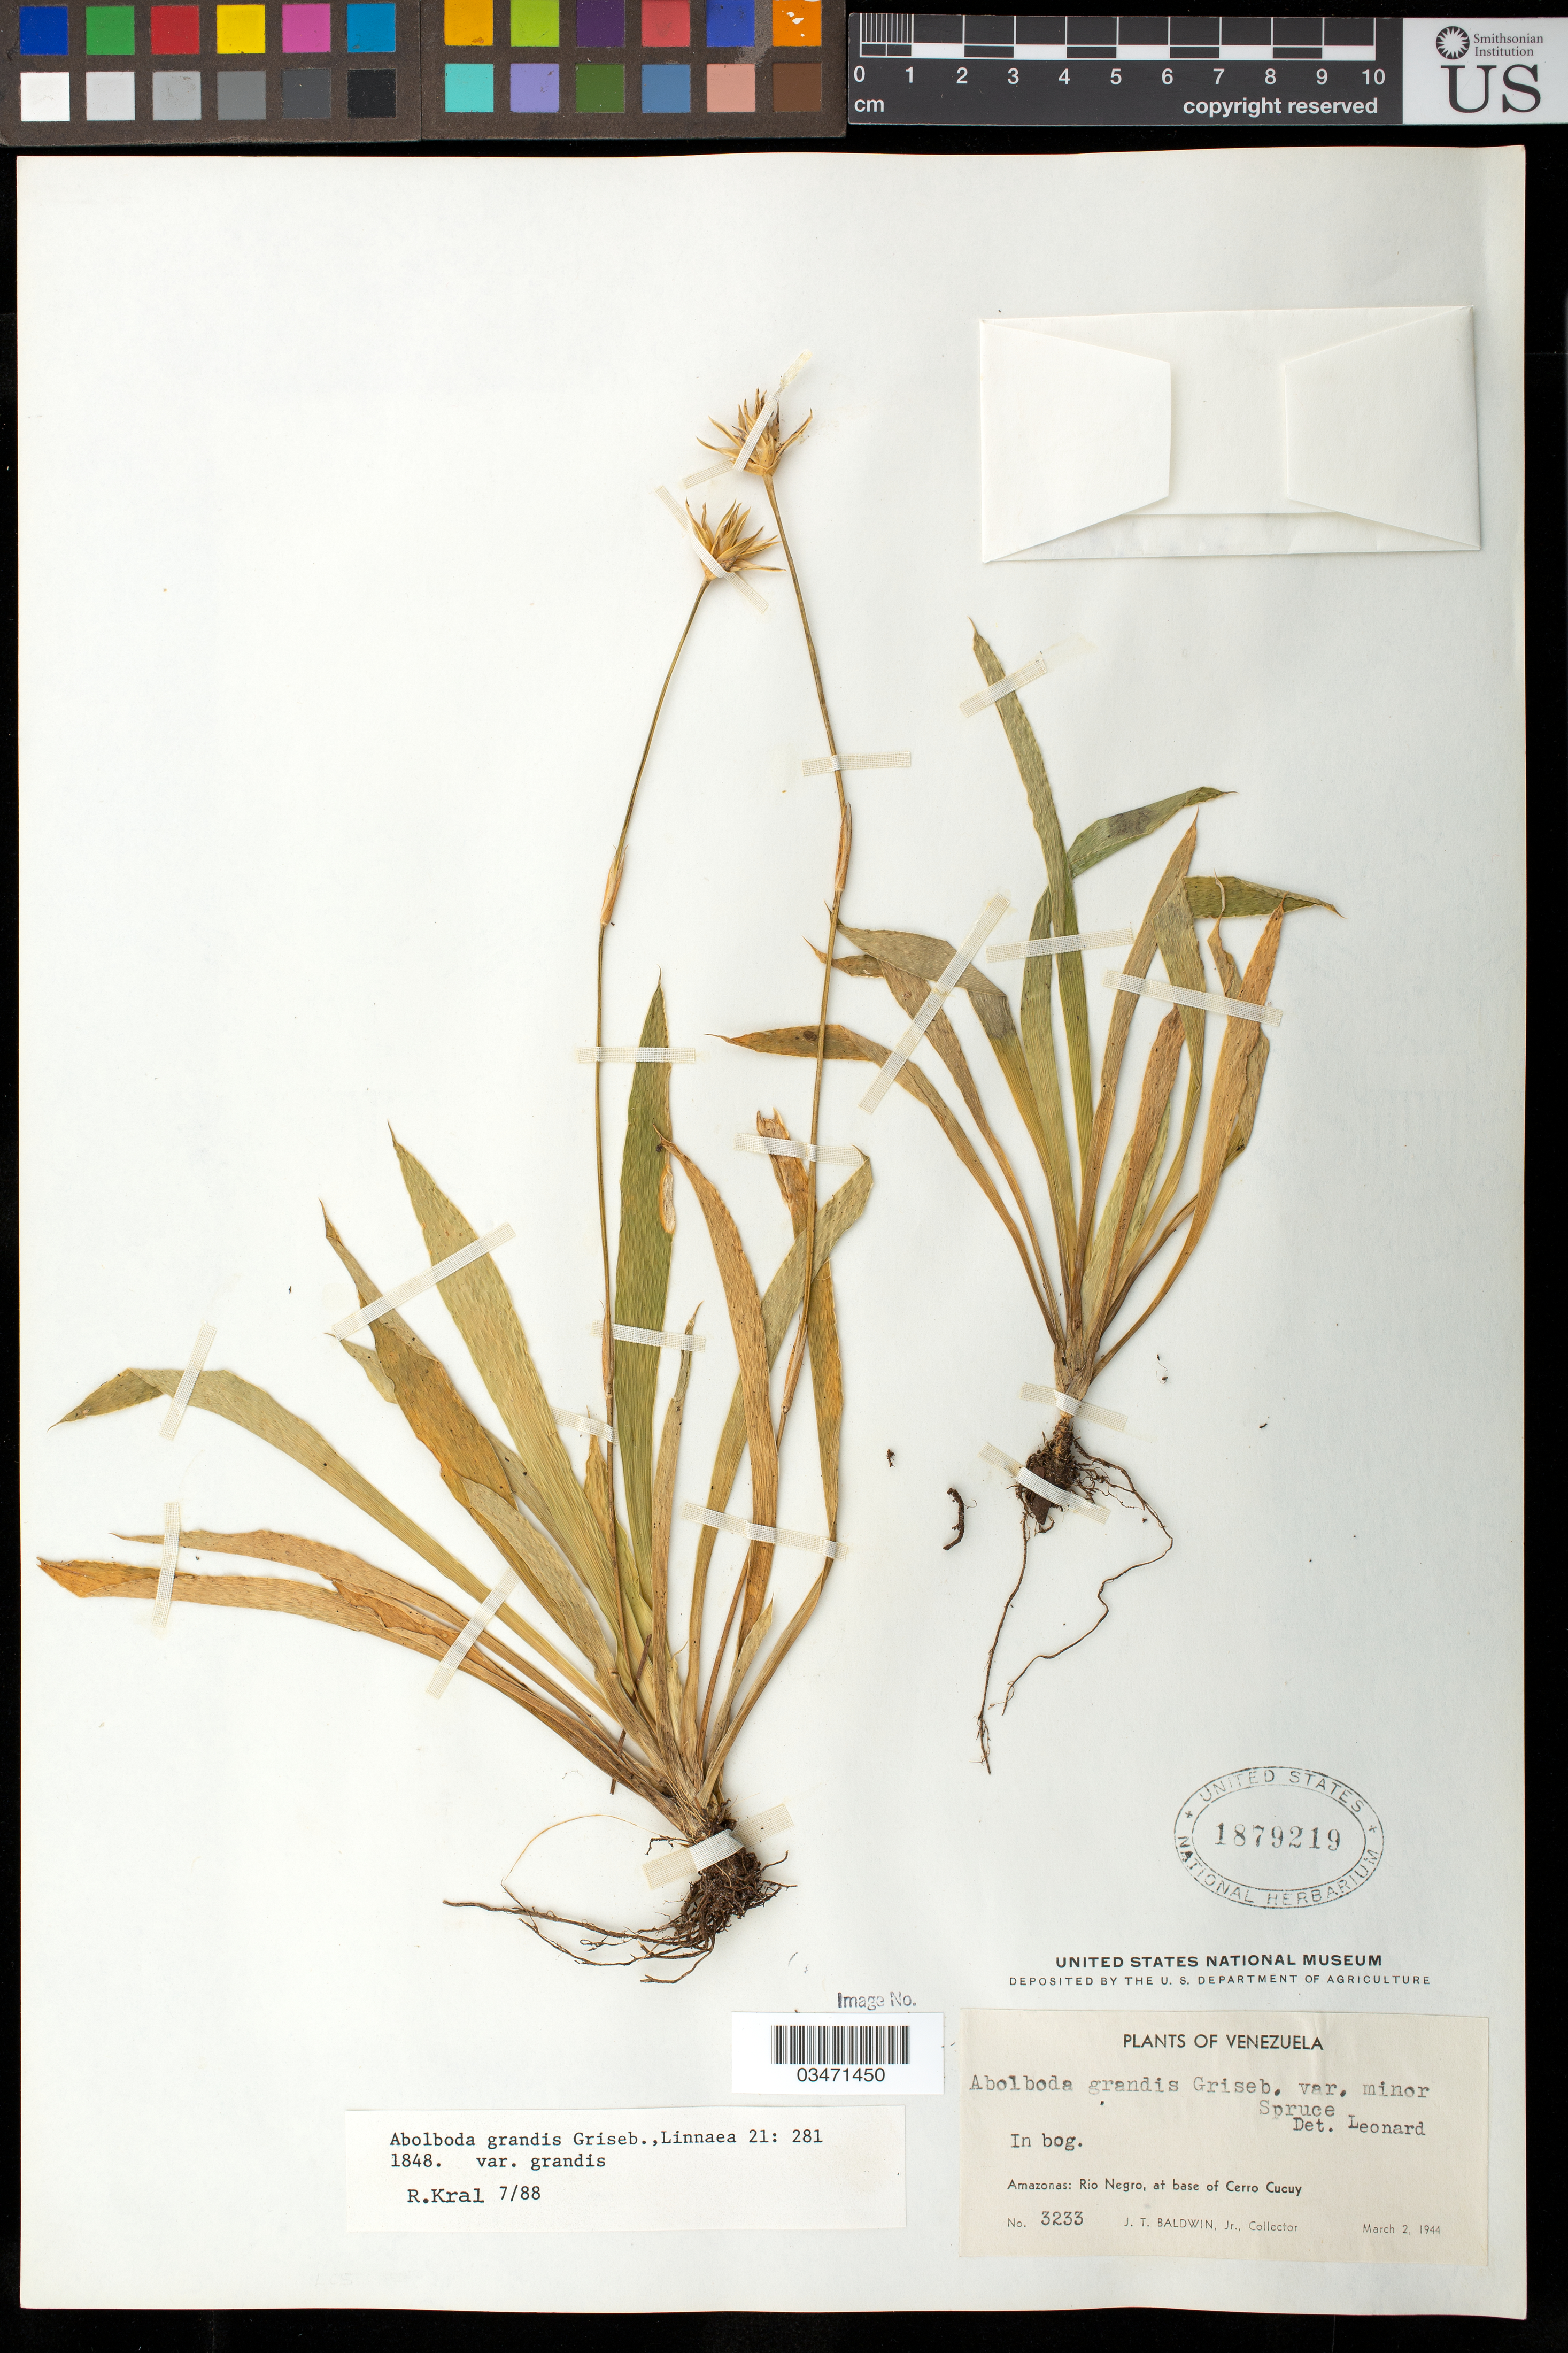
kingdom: Plantae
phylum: Tracheophyta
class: Liliopsida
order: Poales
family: Xyridaceae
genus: Abolboda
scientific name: Abolboda grandis var. grandis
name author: Griseb.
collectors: J. T. Baldwin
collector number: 3233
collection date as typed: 2-Mar-44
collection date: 1944-03-02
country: Brazil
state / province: Amazonas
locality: Río Negro, Cerro Cucuy, base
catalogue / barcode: US 1879219